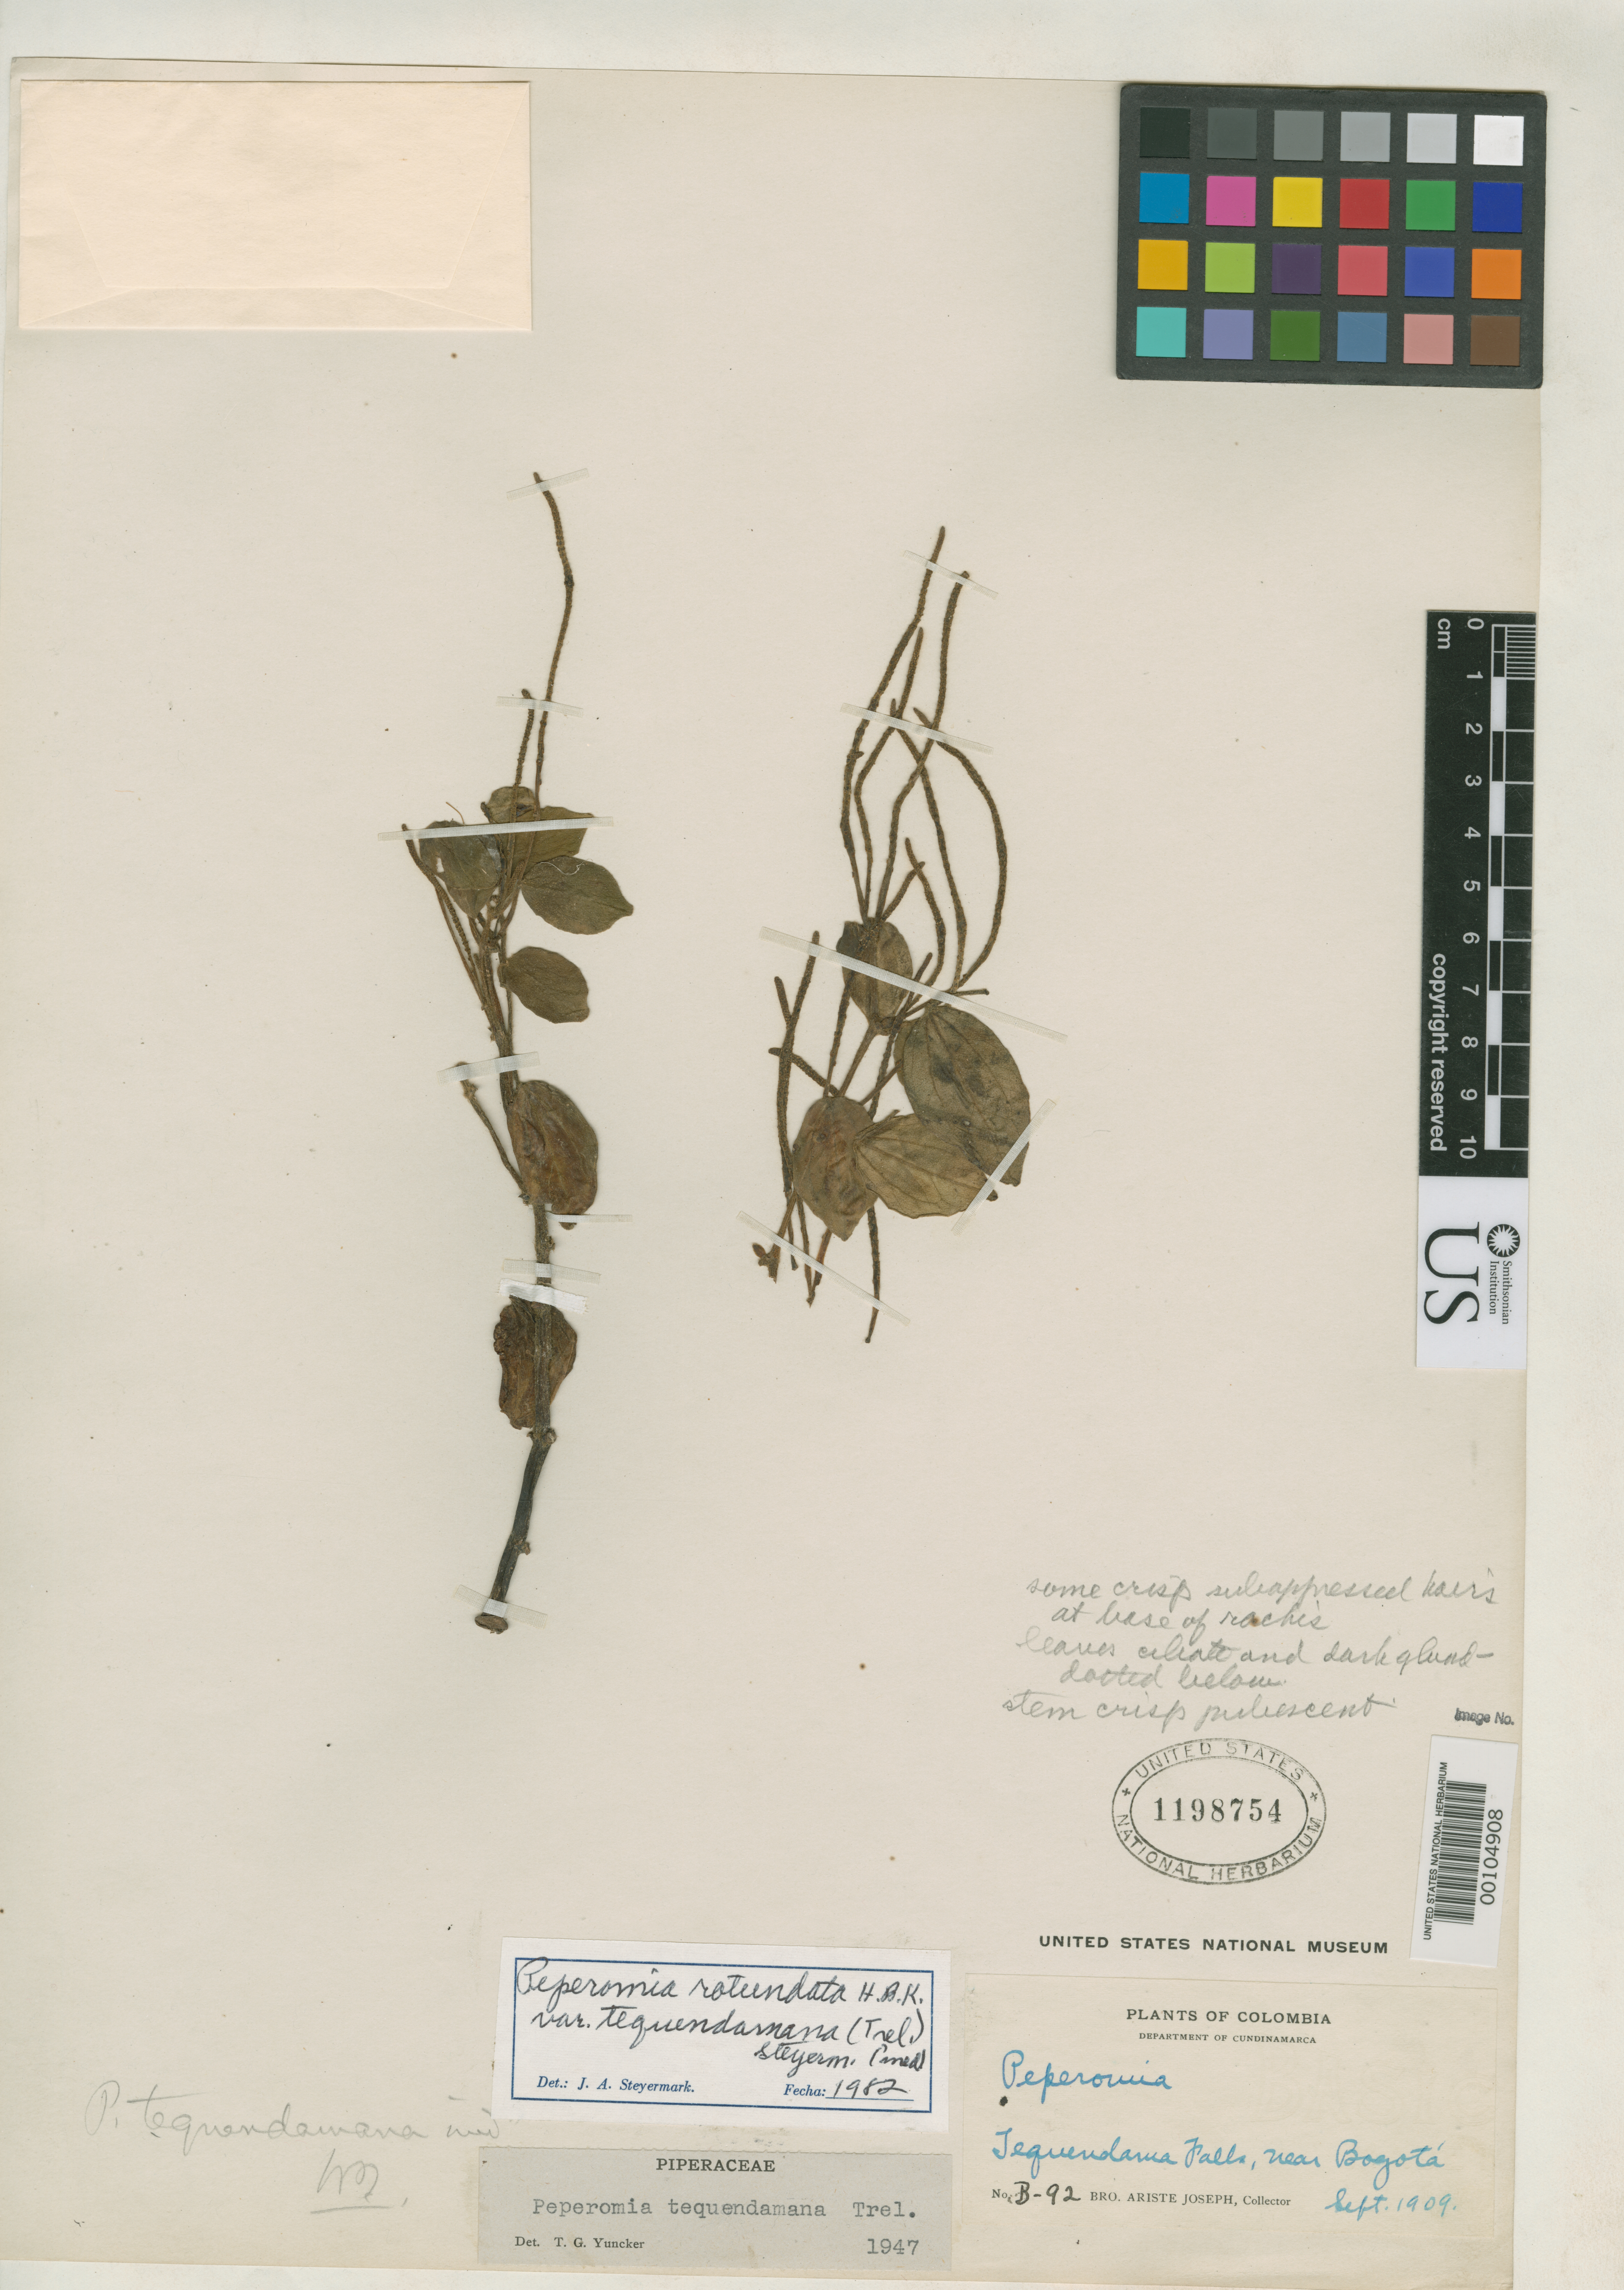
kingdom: Plantae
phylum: Tracheophyta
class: Magnoliopsida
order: Piperales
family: Piperaceae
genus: Peperomia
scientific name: Peperomia tequendamana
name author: Trel.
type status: Holotype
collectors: Bro. Ariste-Joseph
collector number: B-92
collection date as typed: Sep 1909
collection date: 1909-09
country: Colombia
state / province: Cundinamarca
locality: Tequendama Falls, near Bogota.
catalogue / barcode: US 1198754